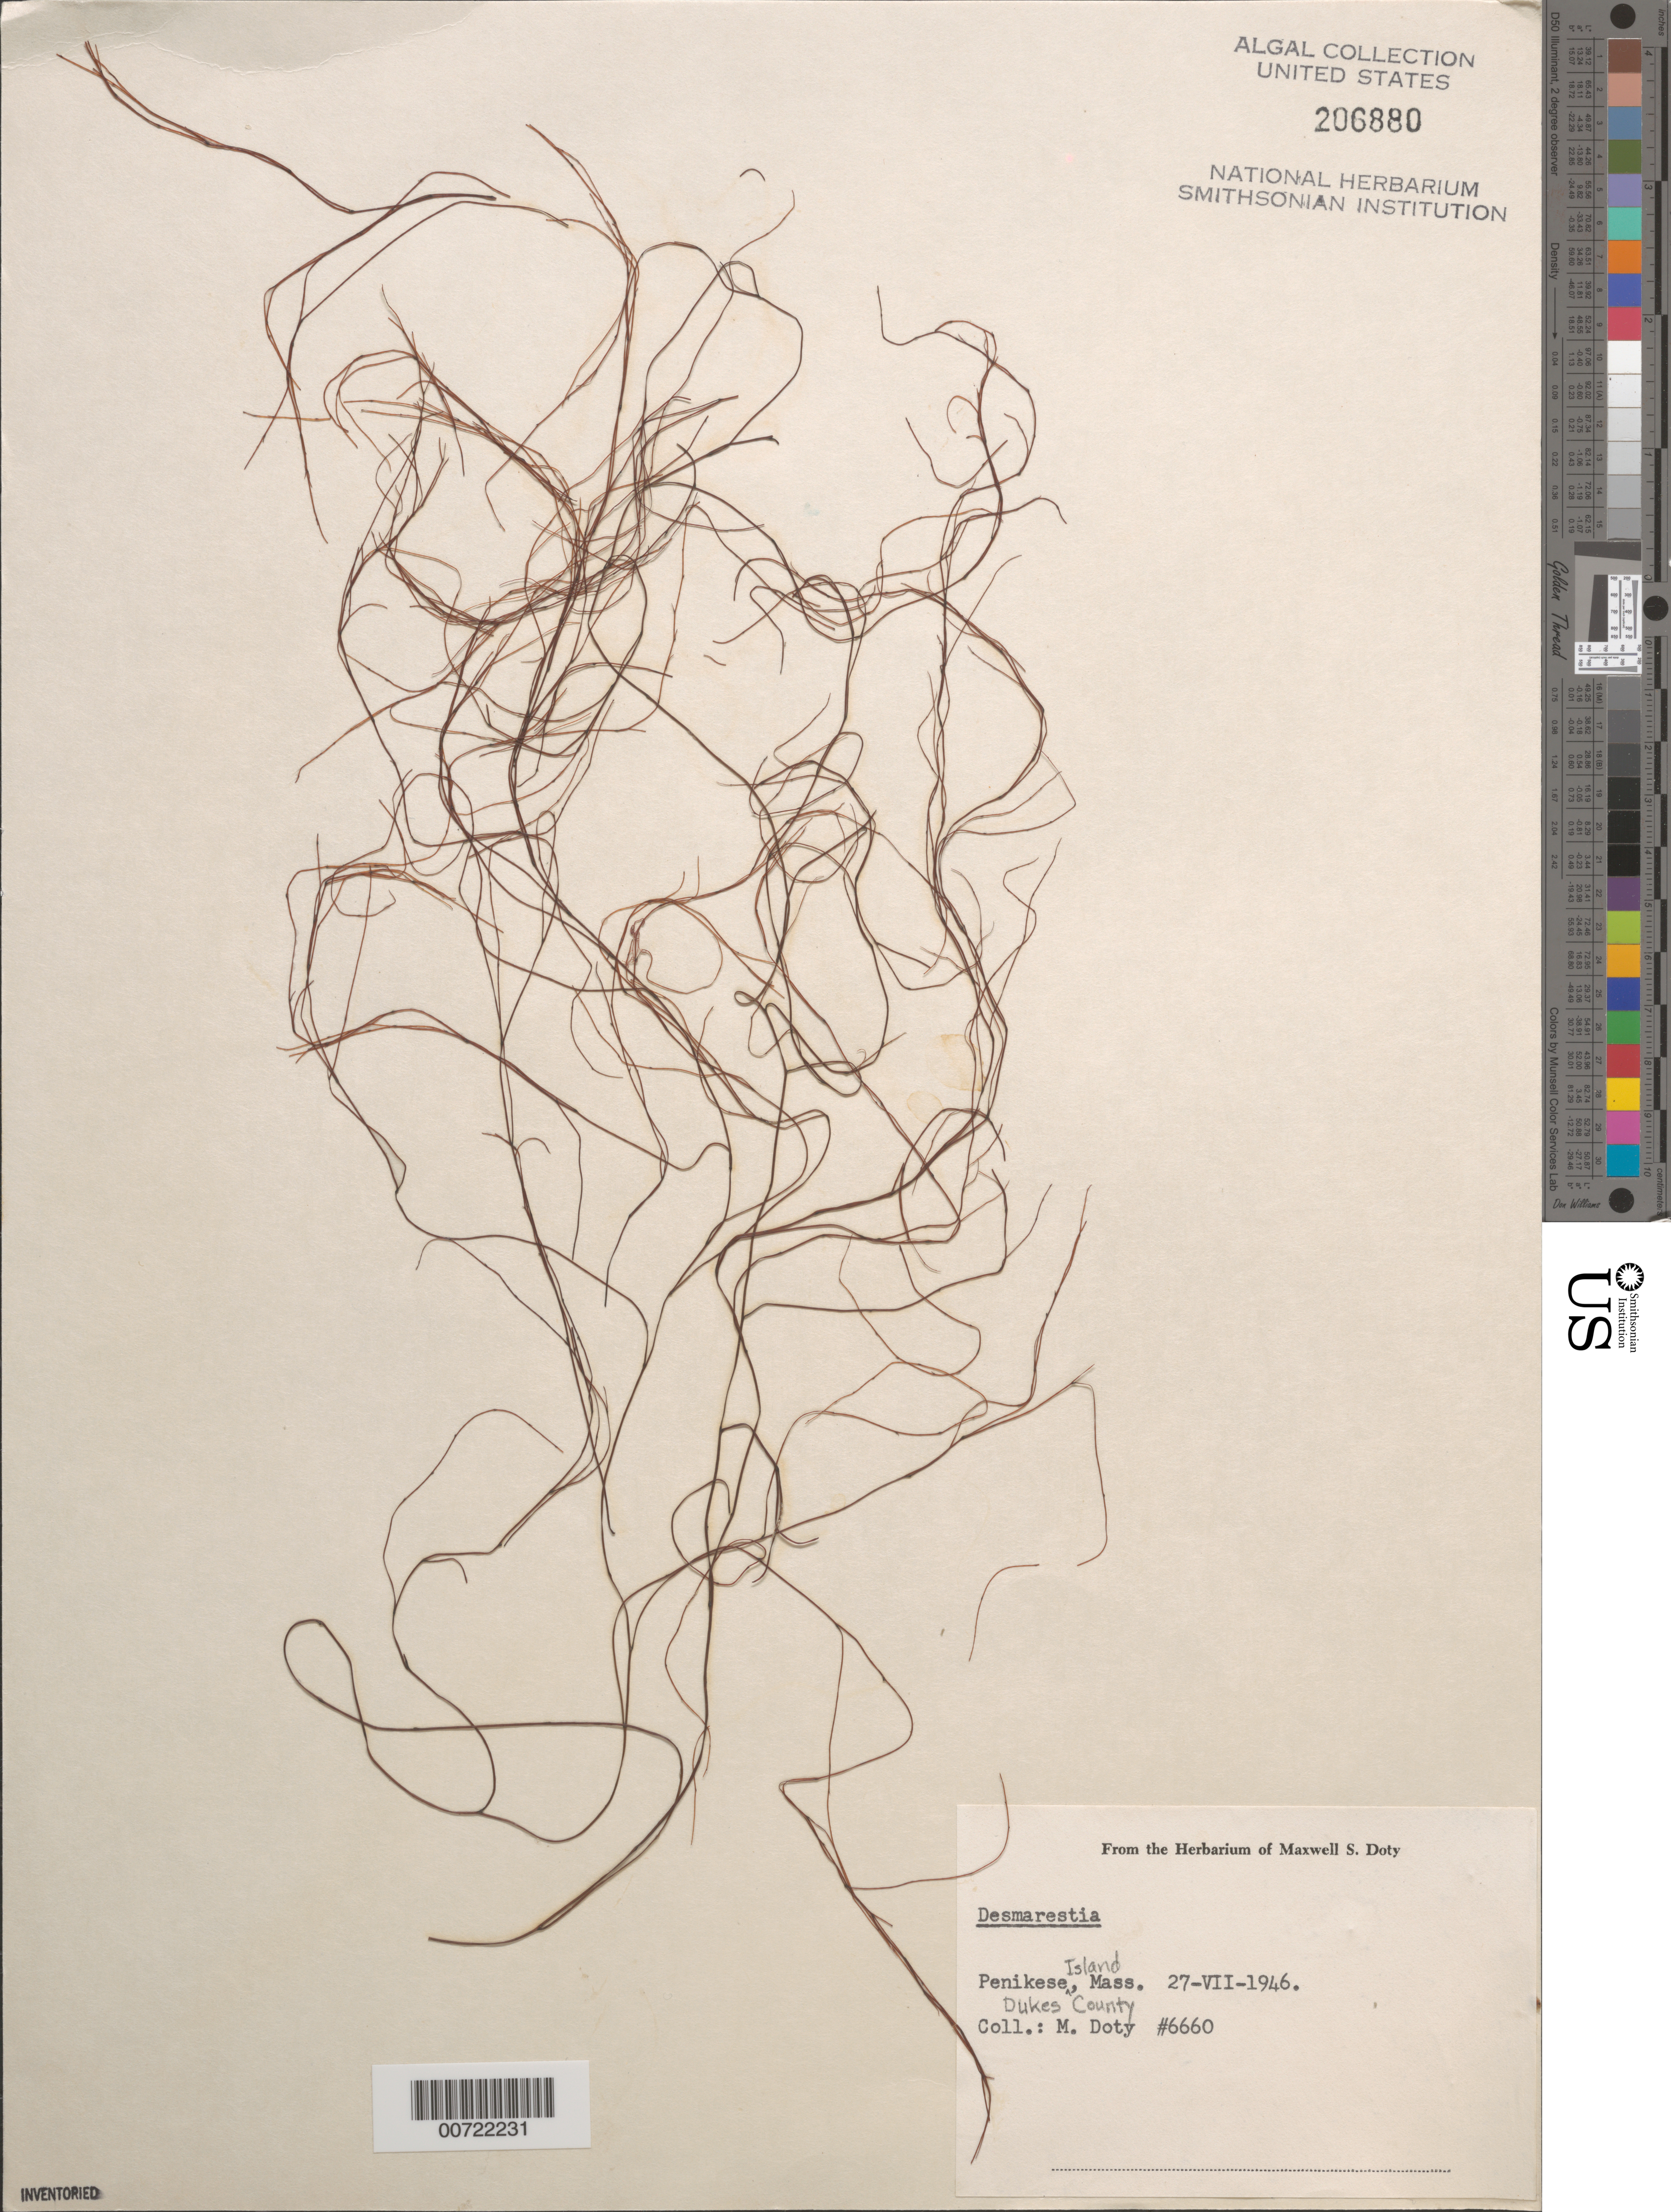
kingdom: Chromista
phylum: Ochrophyta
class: Phaeophyceae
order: Desmarestiales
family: Desmarestiaceae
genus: Desmarestia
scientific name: Desmarestia sp.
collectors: M. S. Doty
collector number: MSD 6660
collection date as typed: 27 Jul 1946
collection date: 1946-07-27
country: United States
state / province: Massachusetts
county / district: Dukes County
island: Penikese Island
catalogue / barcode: US 206880